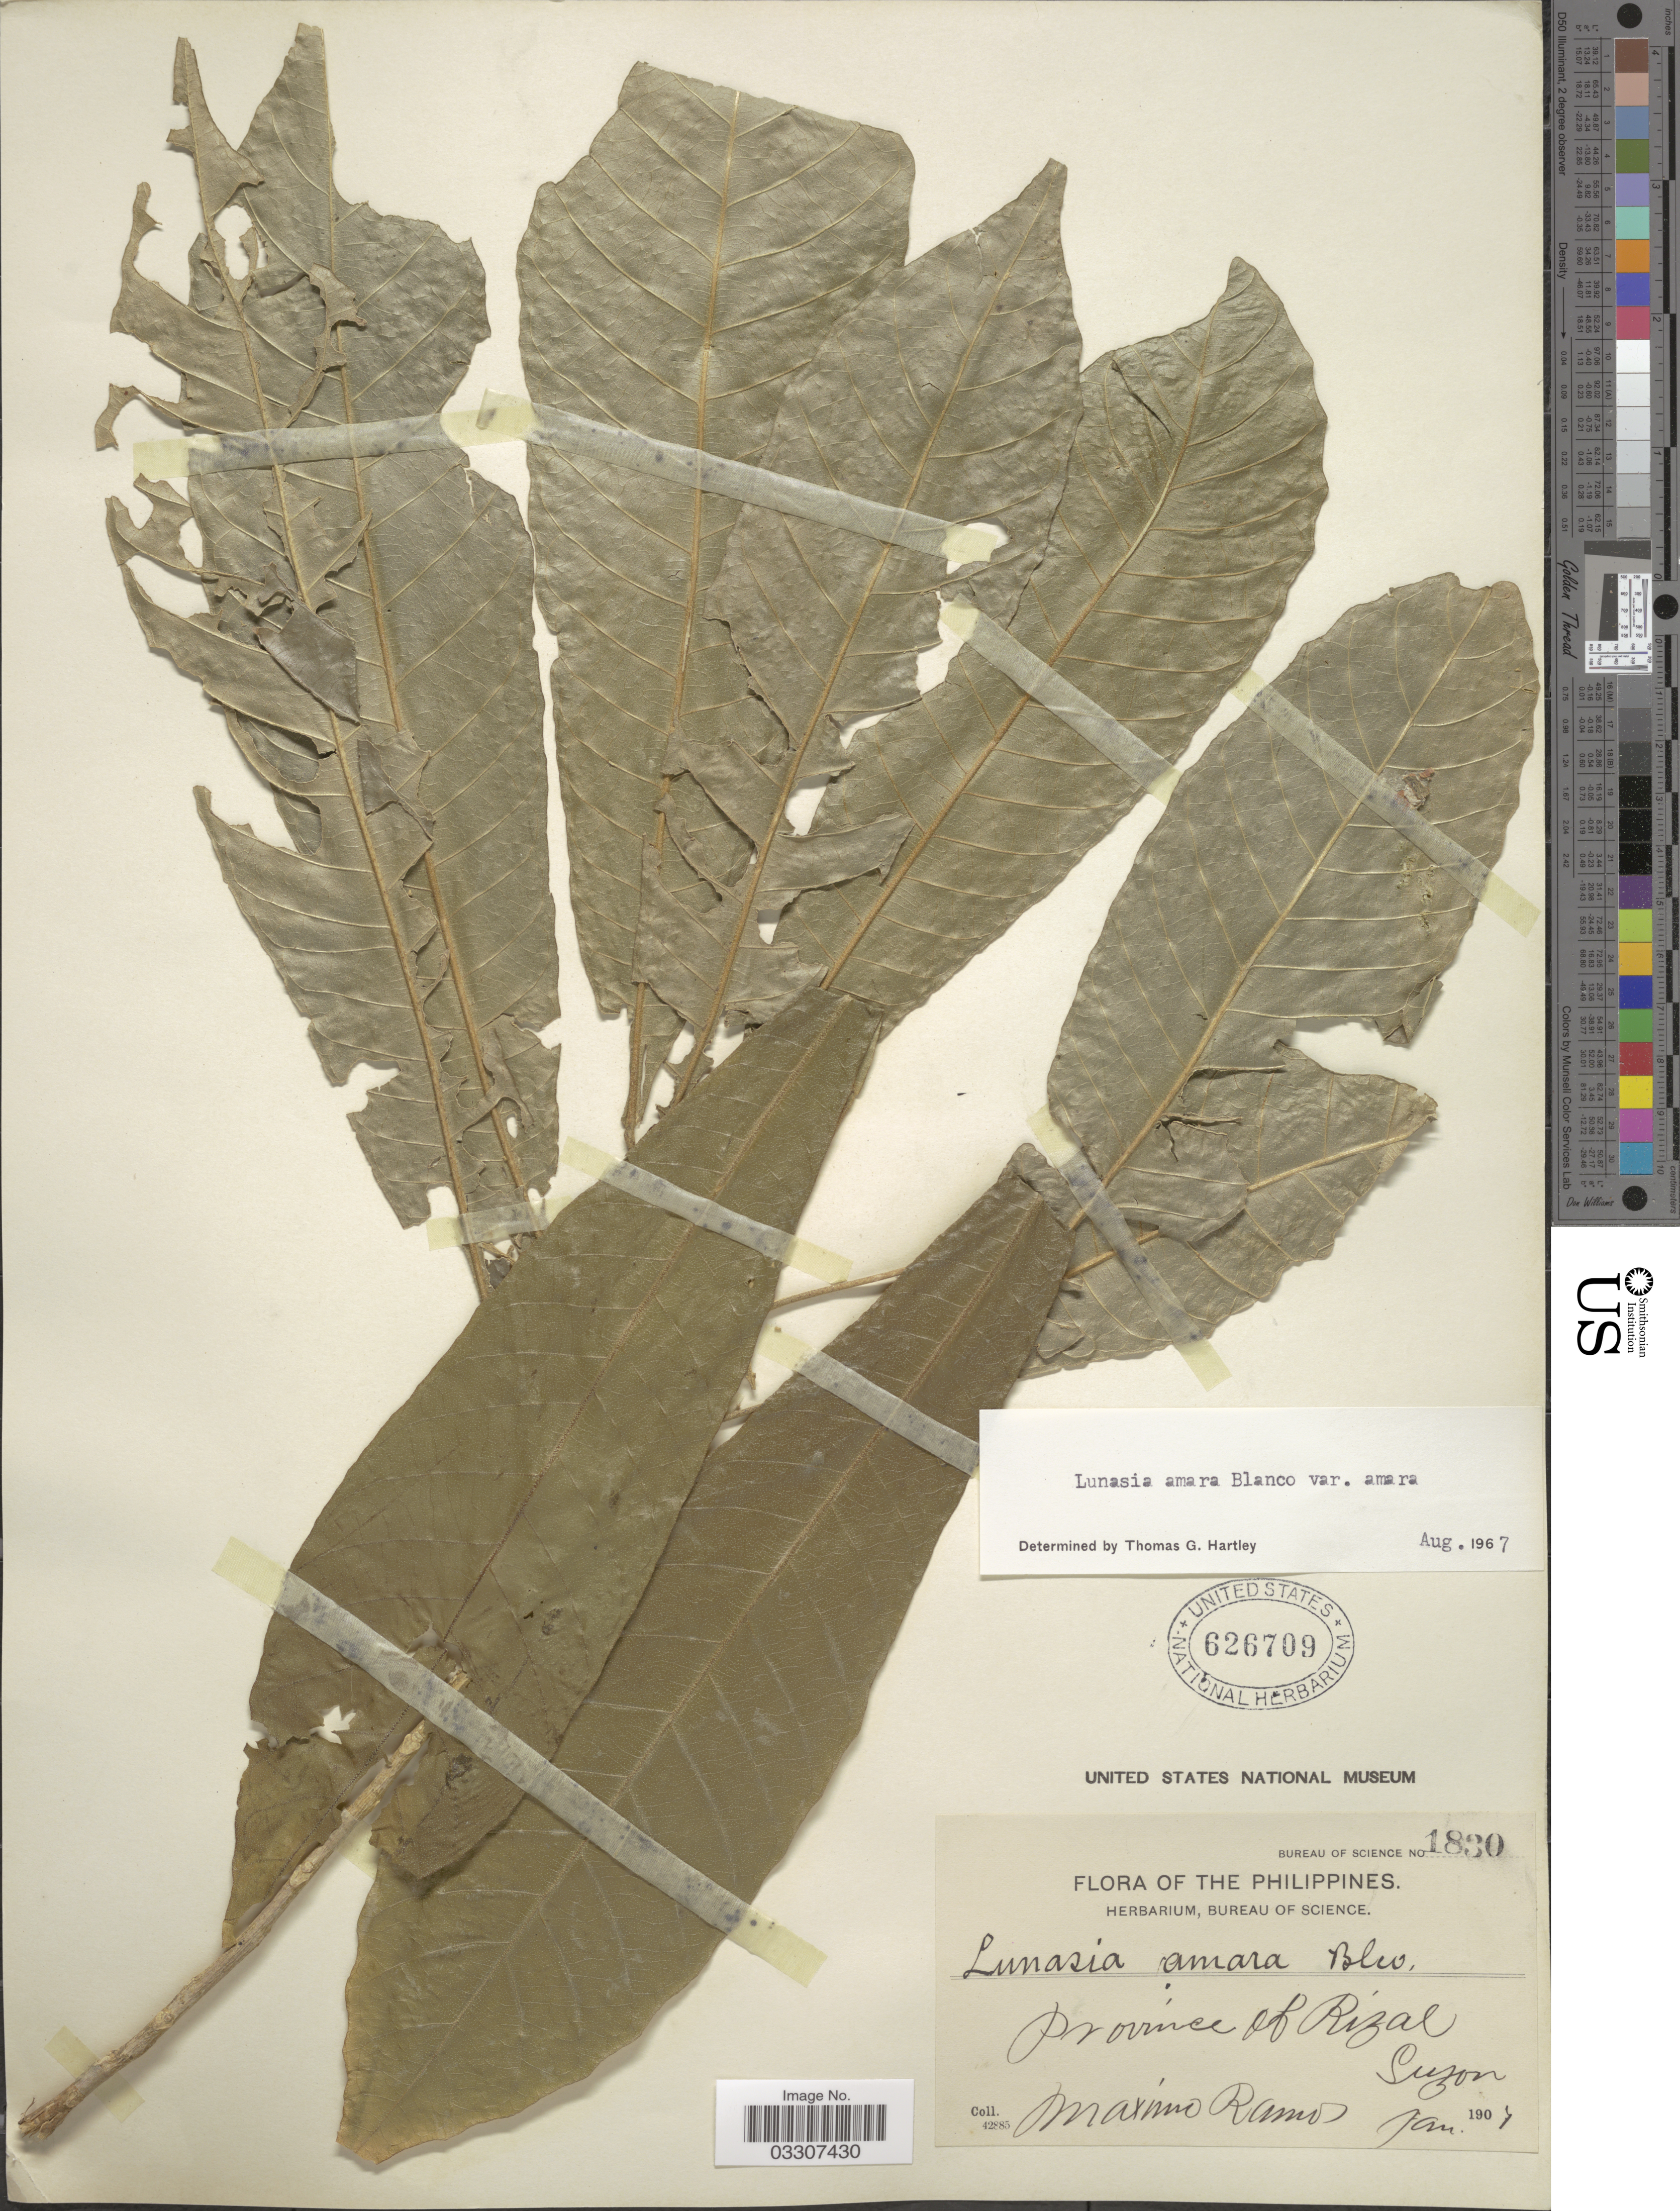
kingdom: Plantae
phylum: Tracheophyta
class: Magnoliopsida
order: Sapindales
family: Rutaceae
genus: Lunasia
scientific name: Lunasia amara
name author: Blanco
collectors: M. Ramos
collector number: Bureau of Science 1830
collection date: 1907-01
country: Philippines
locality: Province of Rizal. Luzon.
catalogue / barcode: US 626709